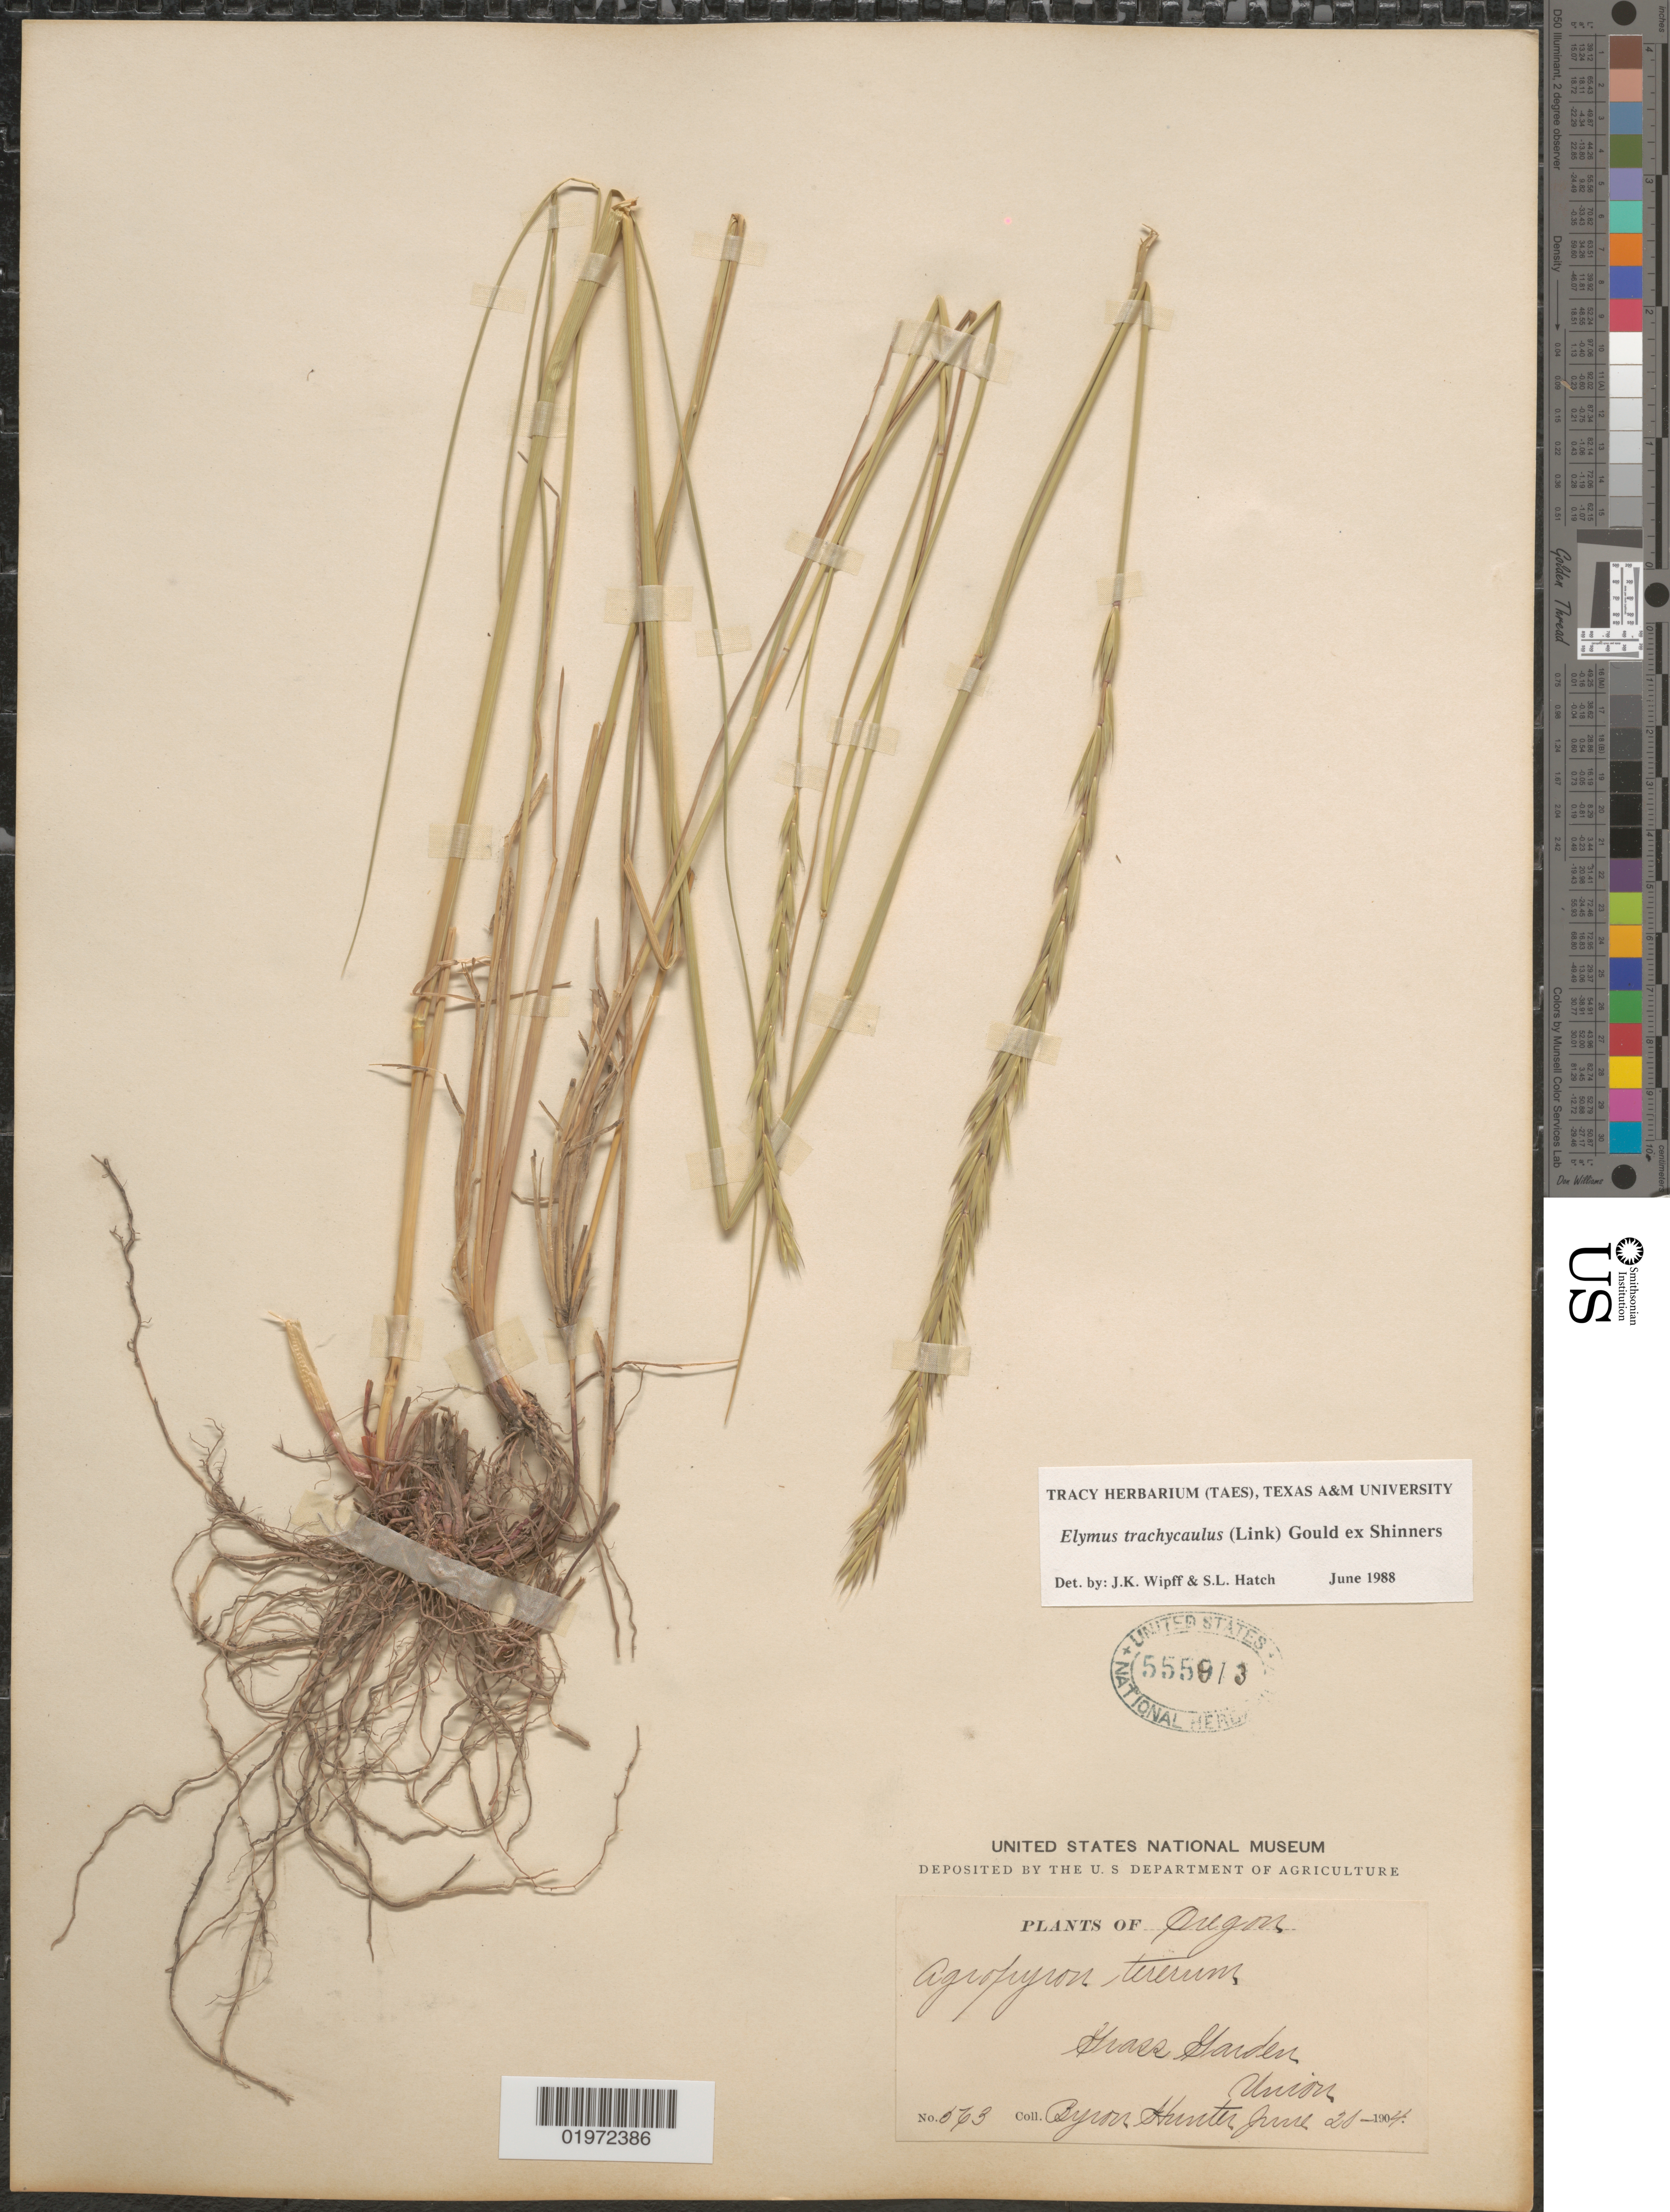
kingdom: Plantae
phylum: Tracheophyta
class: Liliopsida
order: Poales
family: Poaceae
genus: Elymus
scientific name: Elymus trachycaulus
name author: (Link) Gould ex Shinners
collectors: B. Hunter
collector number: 563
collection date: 1904-06-20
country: United States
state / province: Oregon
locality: Grass Garden. Union.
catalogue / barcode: US 555913